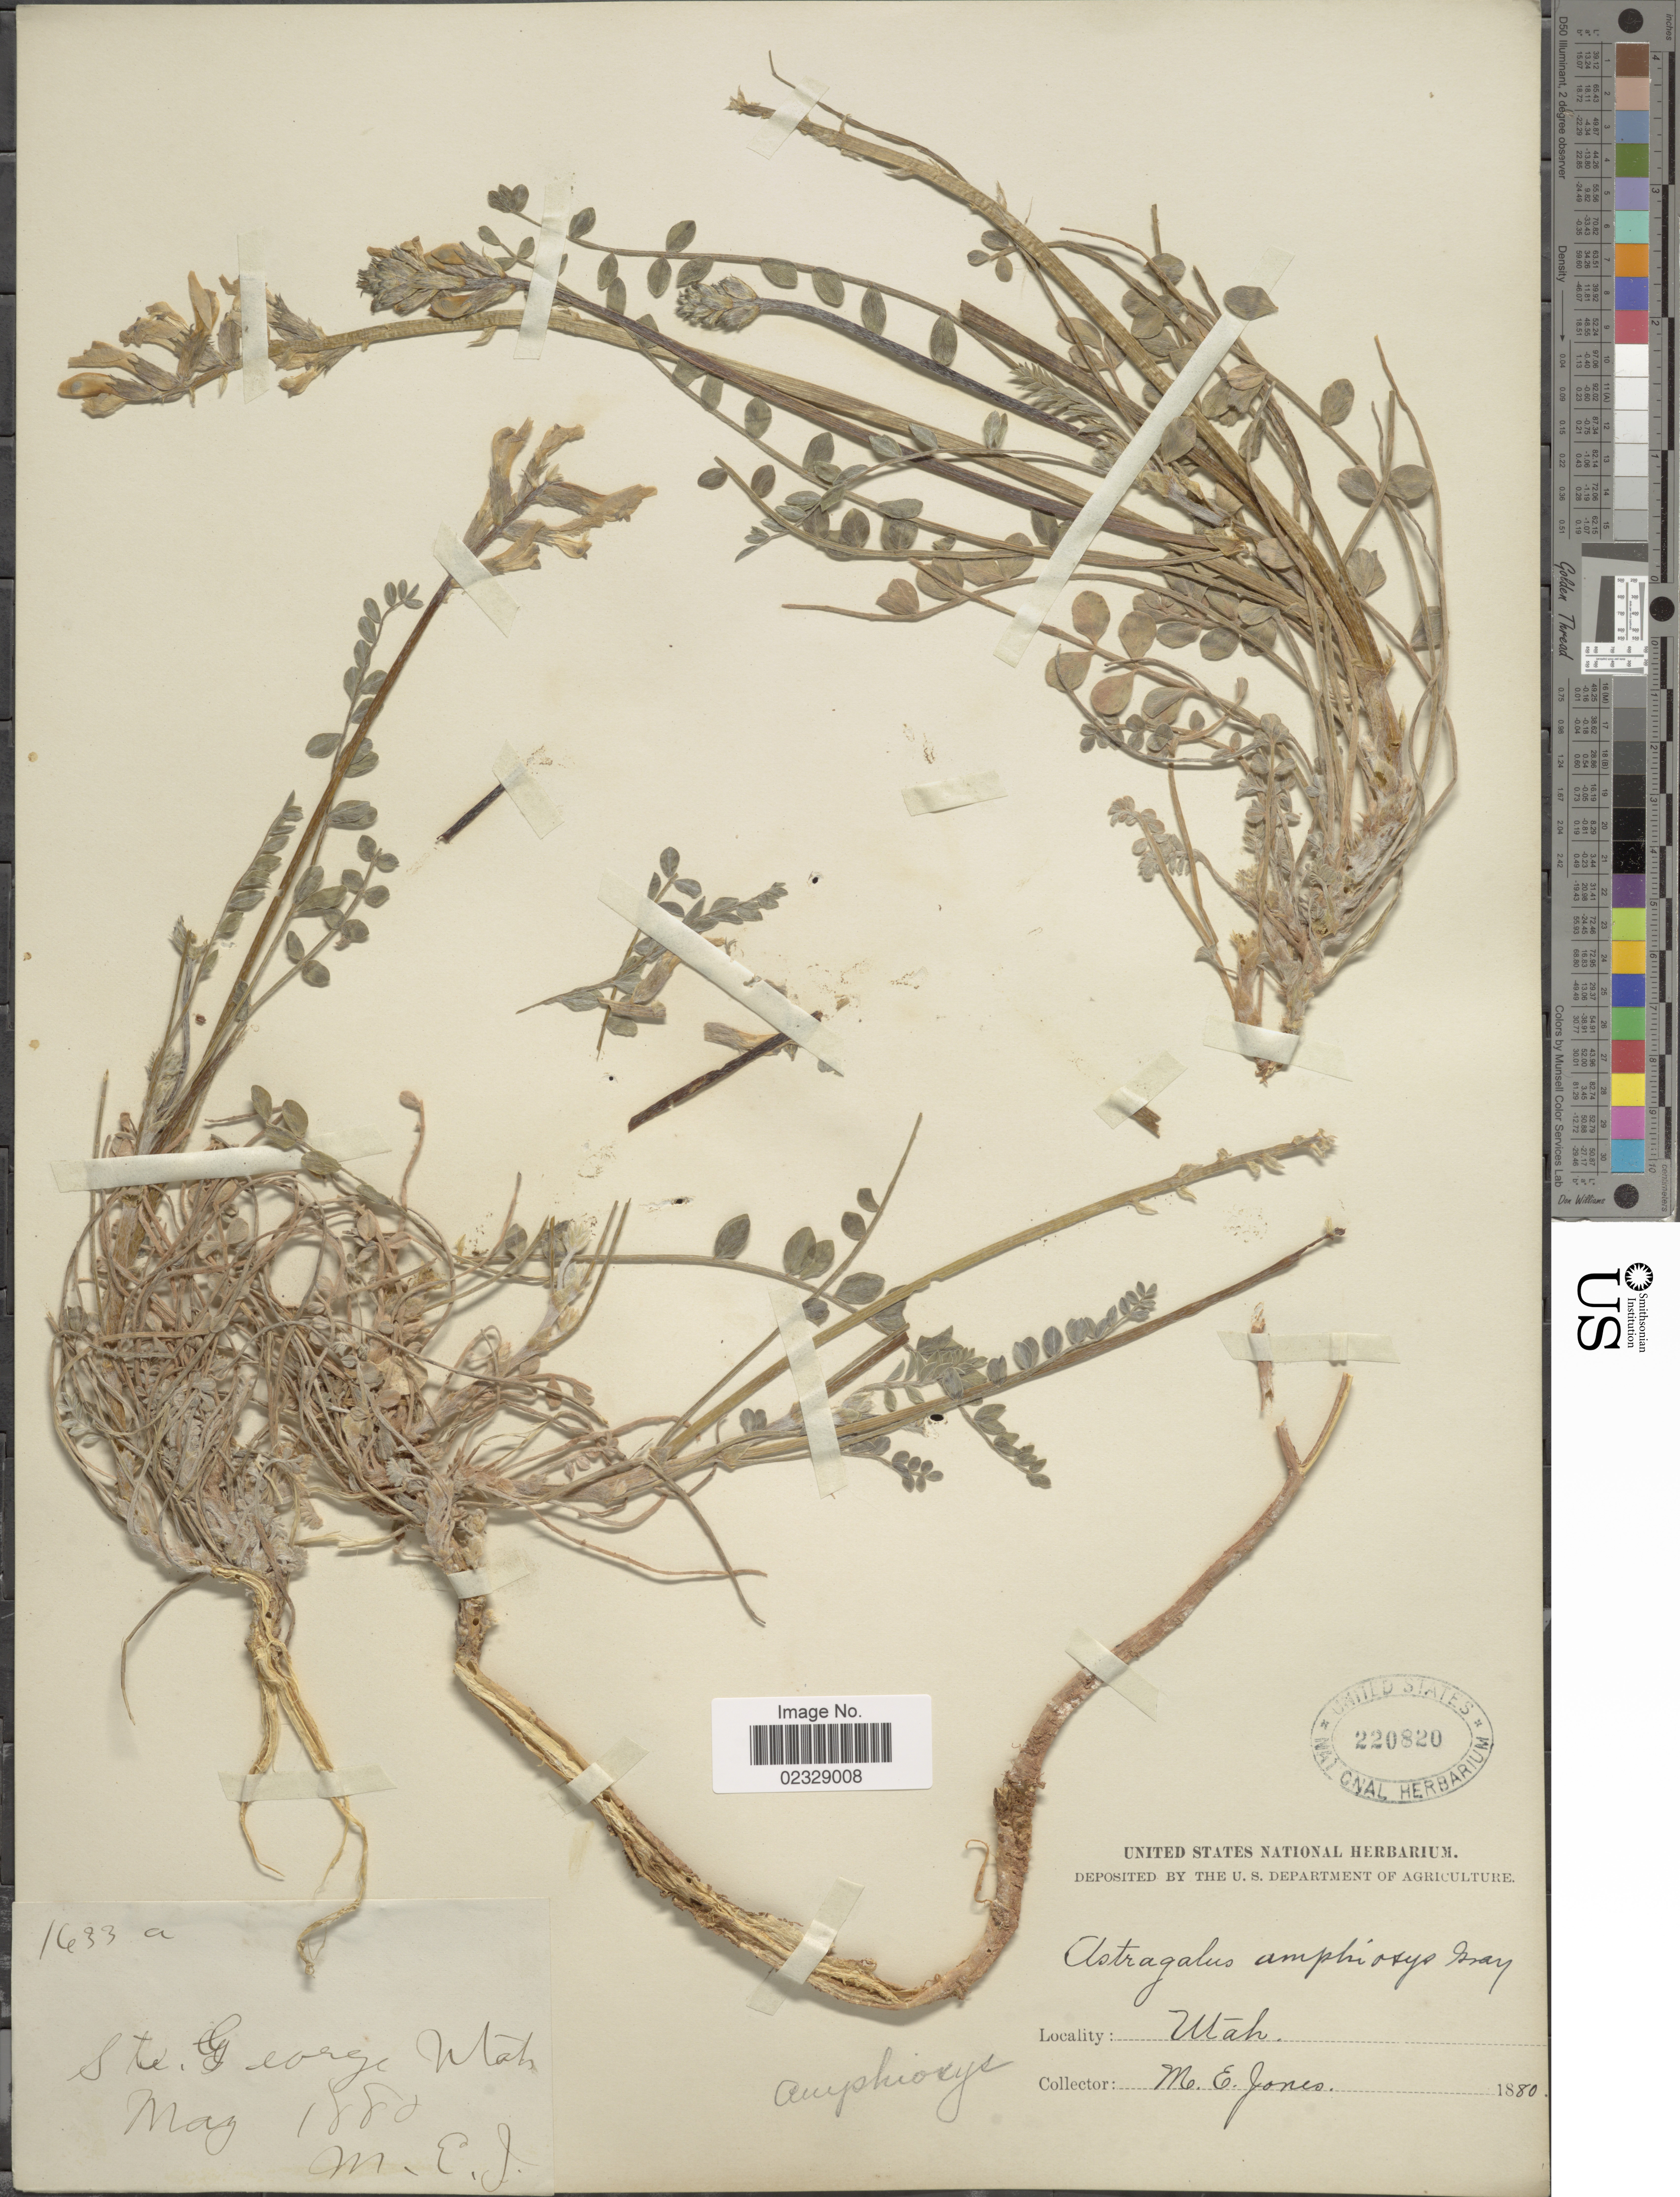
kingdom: Plantae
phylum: Tracheophyta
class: Magnoliopsida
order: Fabales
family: Fabaceae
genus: Astragalus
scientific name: Astragalus amphioxys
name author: A. Gray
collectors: M. E. Jones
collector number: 1633a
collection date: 1880-05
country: United States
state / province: Utah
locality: St George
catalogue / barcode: US 220820